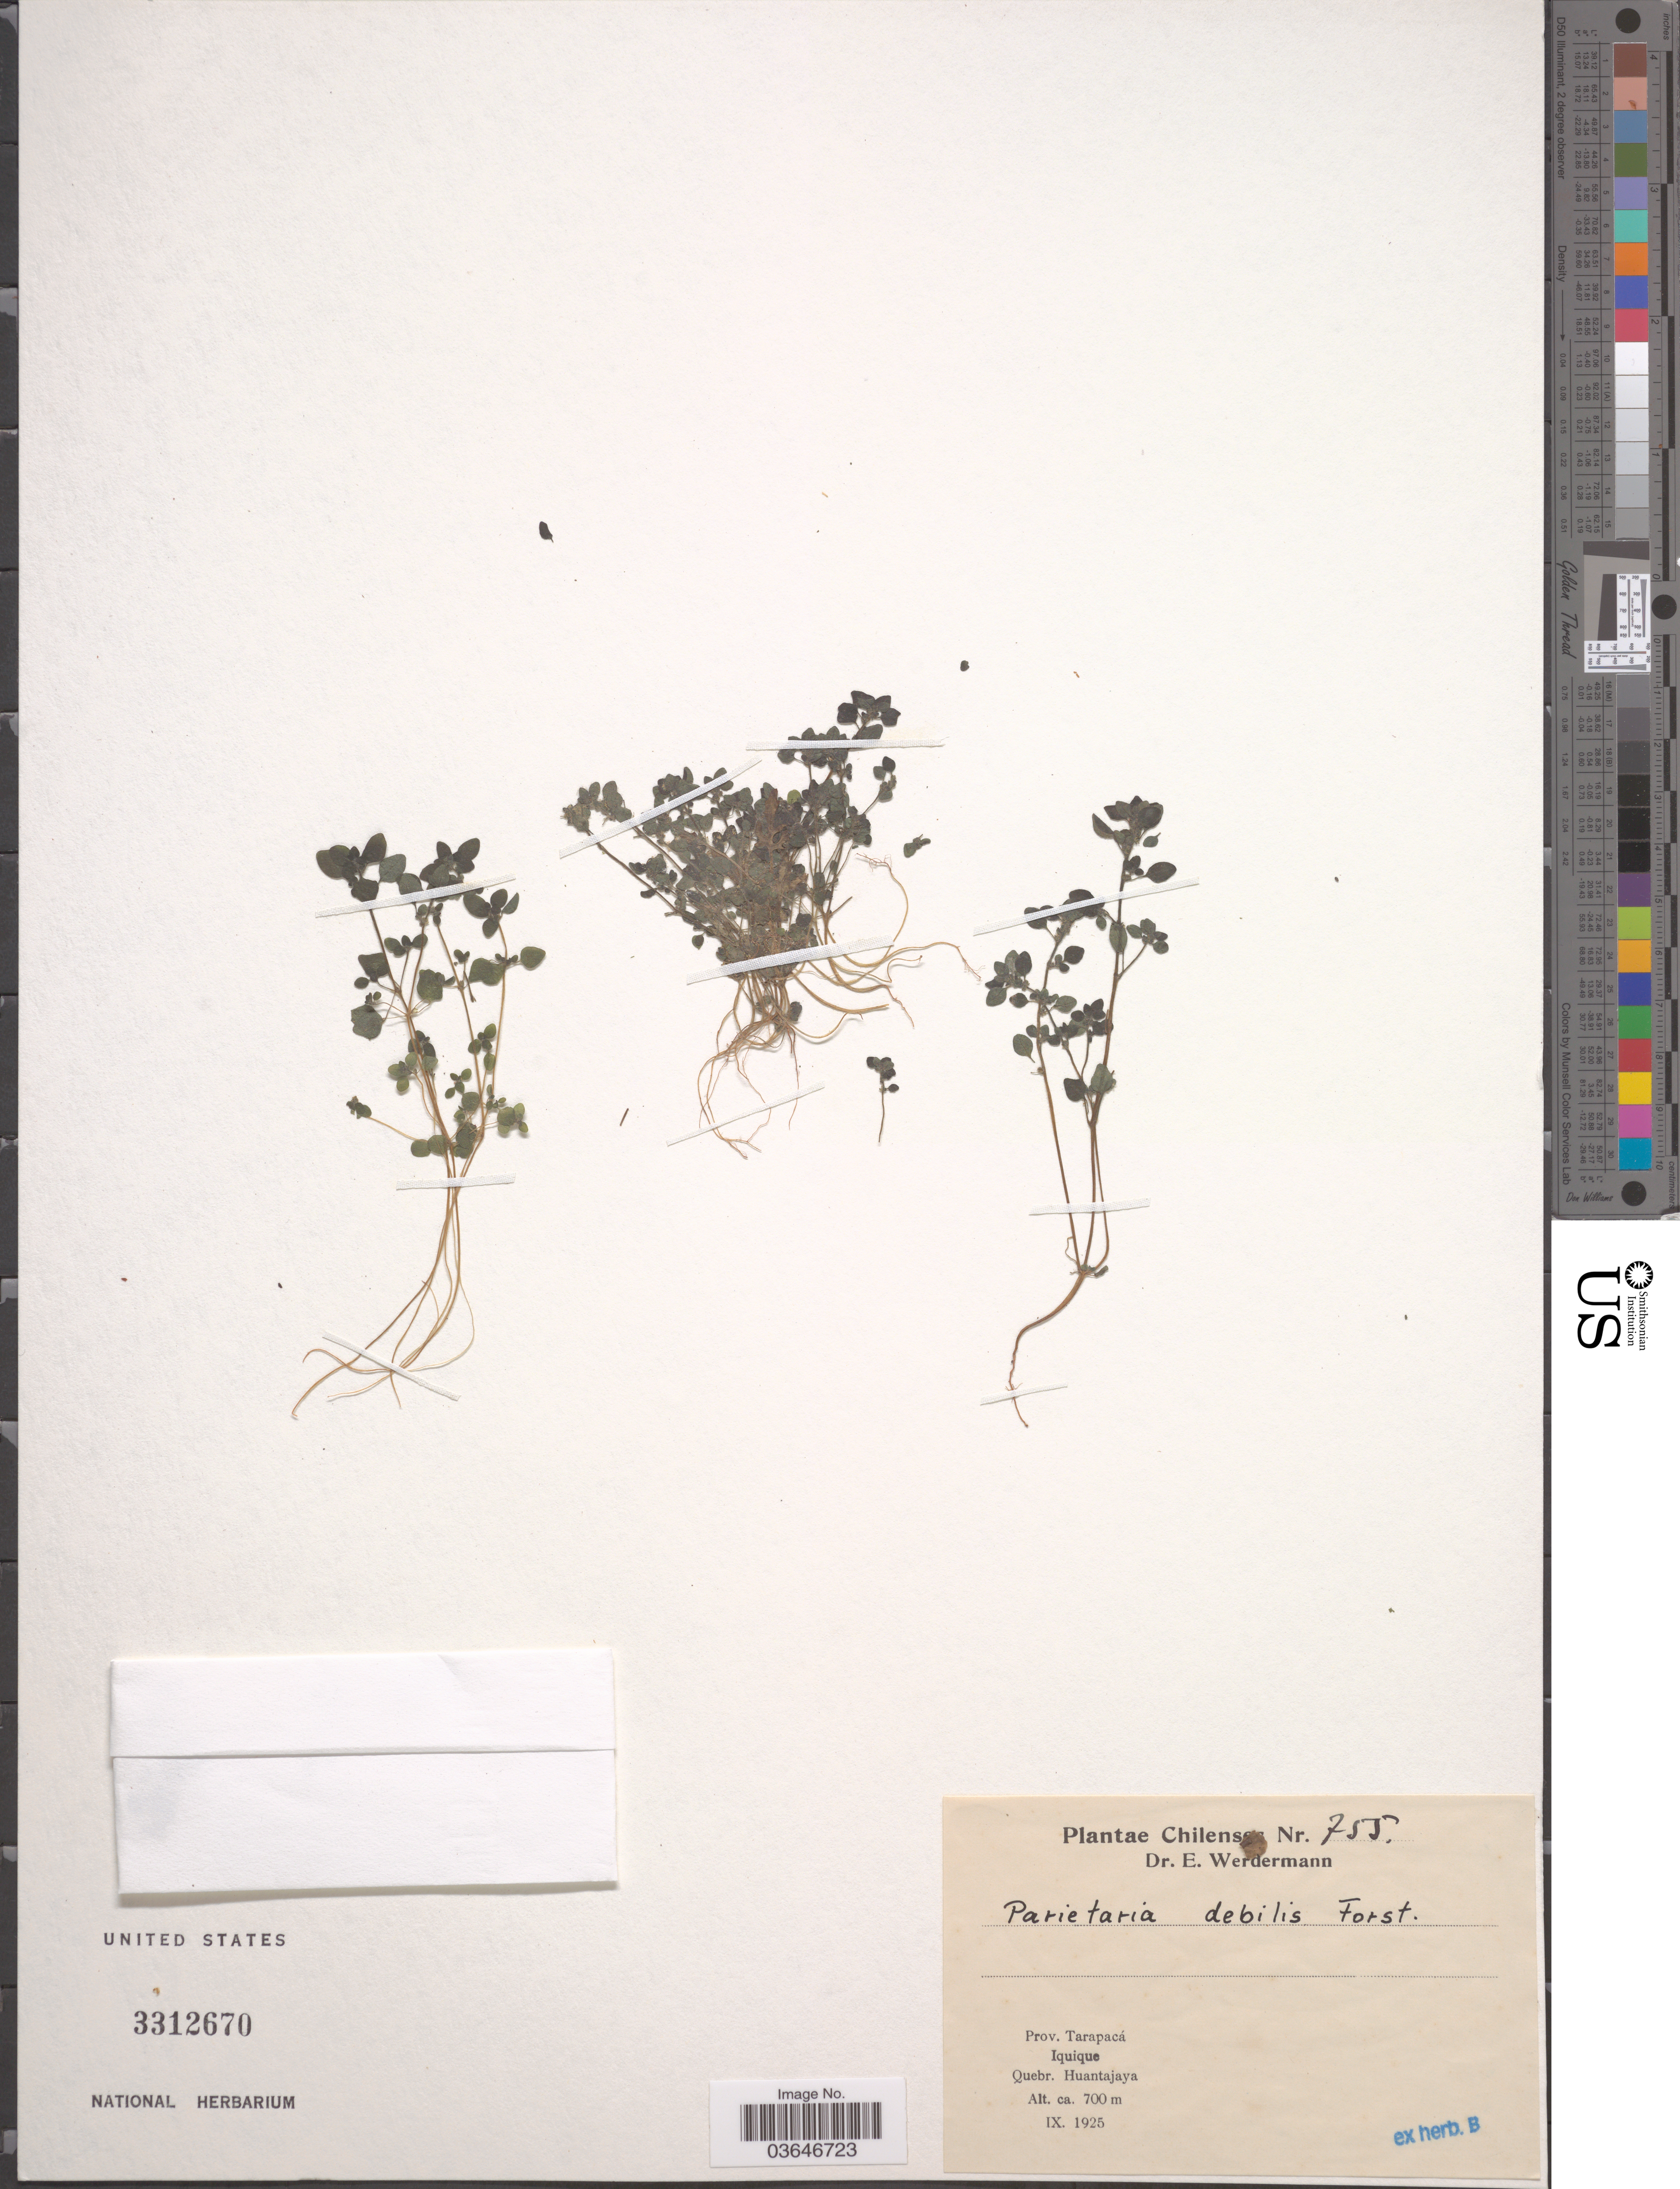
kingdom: Plantae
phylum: Tracheophyta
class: Magnoliopsida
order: Rosales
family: Urticaceae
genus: Parietaria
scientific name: Parietaria debilis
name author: G. Forst.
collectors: E. Werdermann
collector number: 755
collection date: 1925-09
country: Chile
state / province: Tarapacá (I)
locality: Iquique. Quebr. Huantajaya.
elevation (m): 700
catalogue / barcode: US 3312670